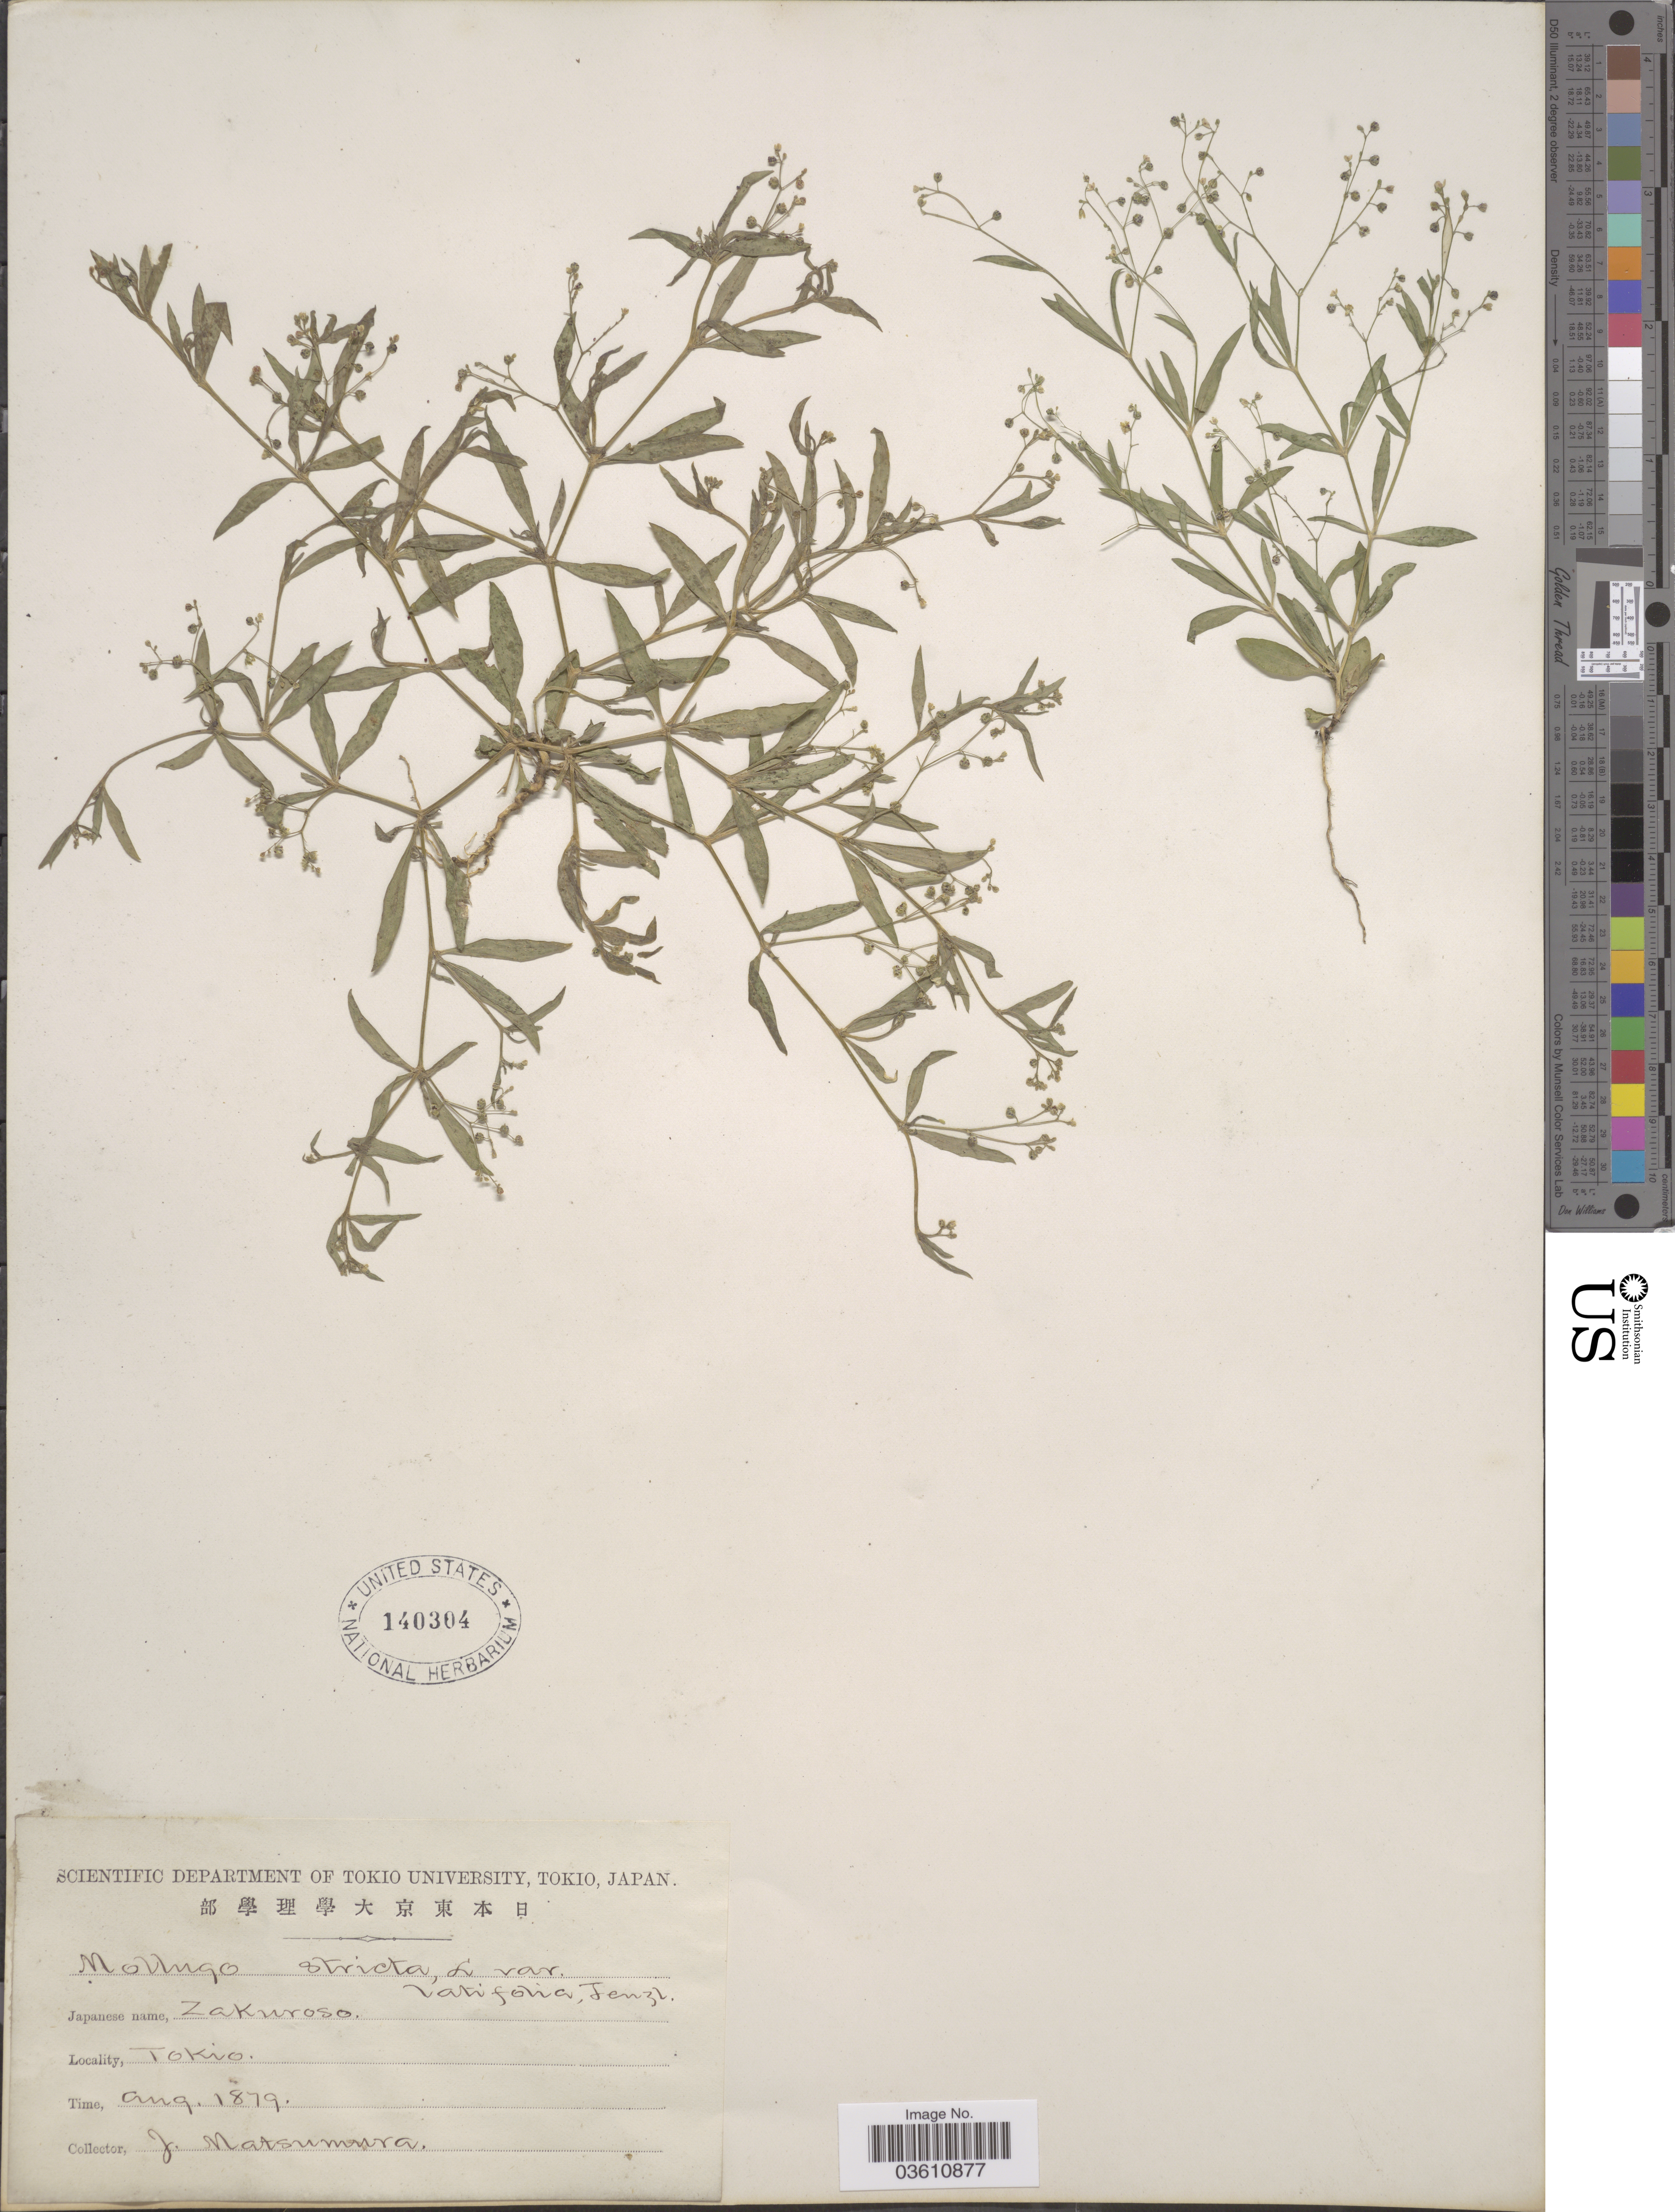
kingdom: Plantae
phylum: Tracheophyta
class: Magnoliopsida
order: Caryophyllales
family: Molluginaceae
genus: Trigastrotheca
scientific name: Trigastrotheca pentaphylla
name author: (L.) Thulin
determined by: Strong, Mark T., (BOT), Smithsonian Institution - National Museum of Natural History (UNITED STATES)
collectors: J. Matsumura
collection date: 1879-08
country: Japan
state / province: Tokyo, Federal City of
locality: Tokio.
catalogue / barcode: US 140304